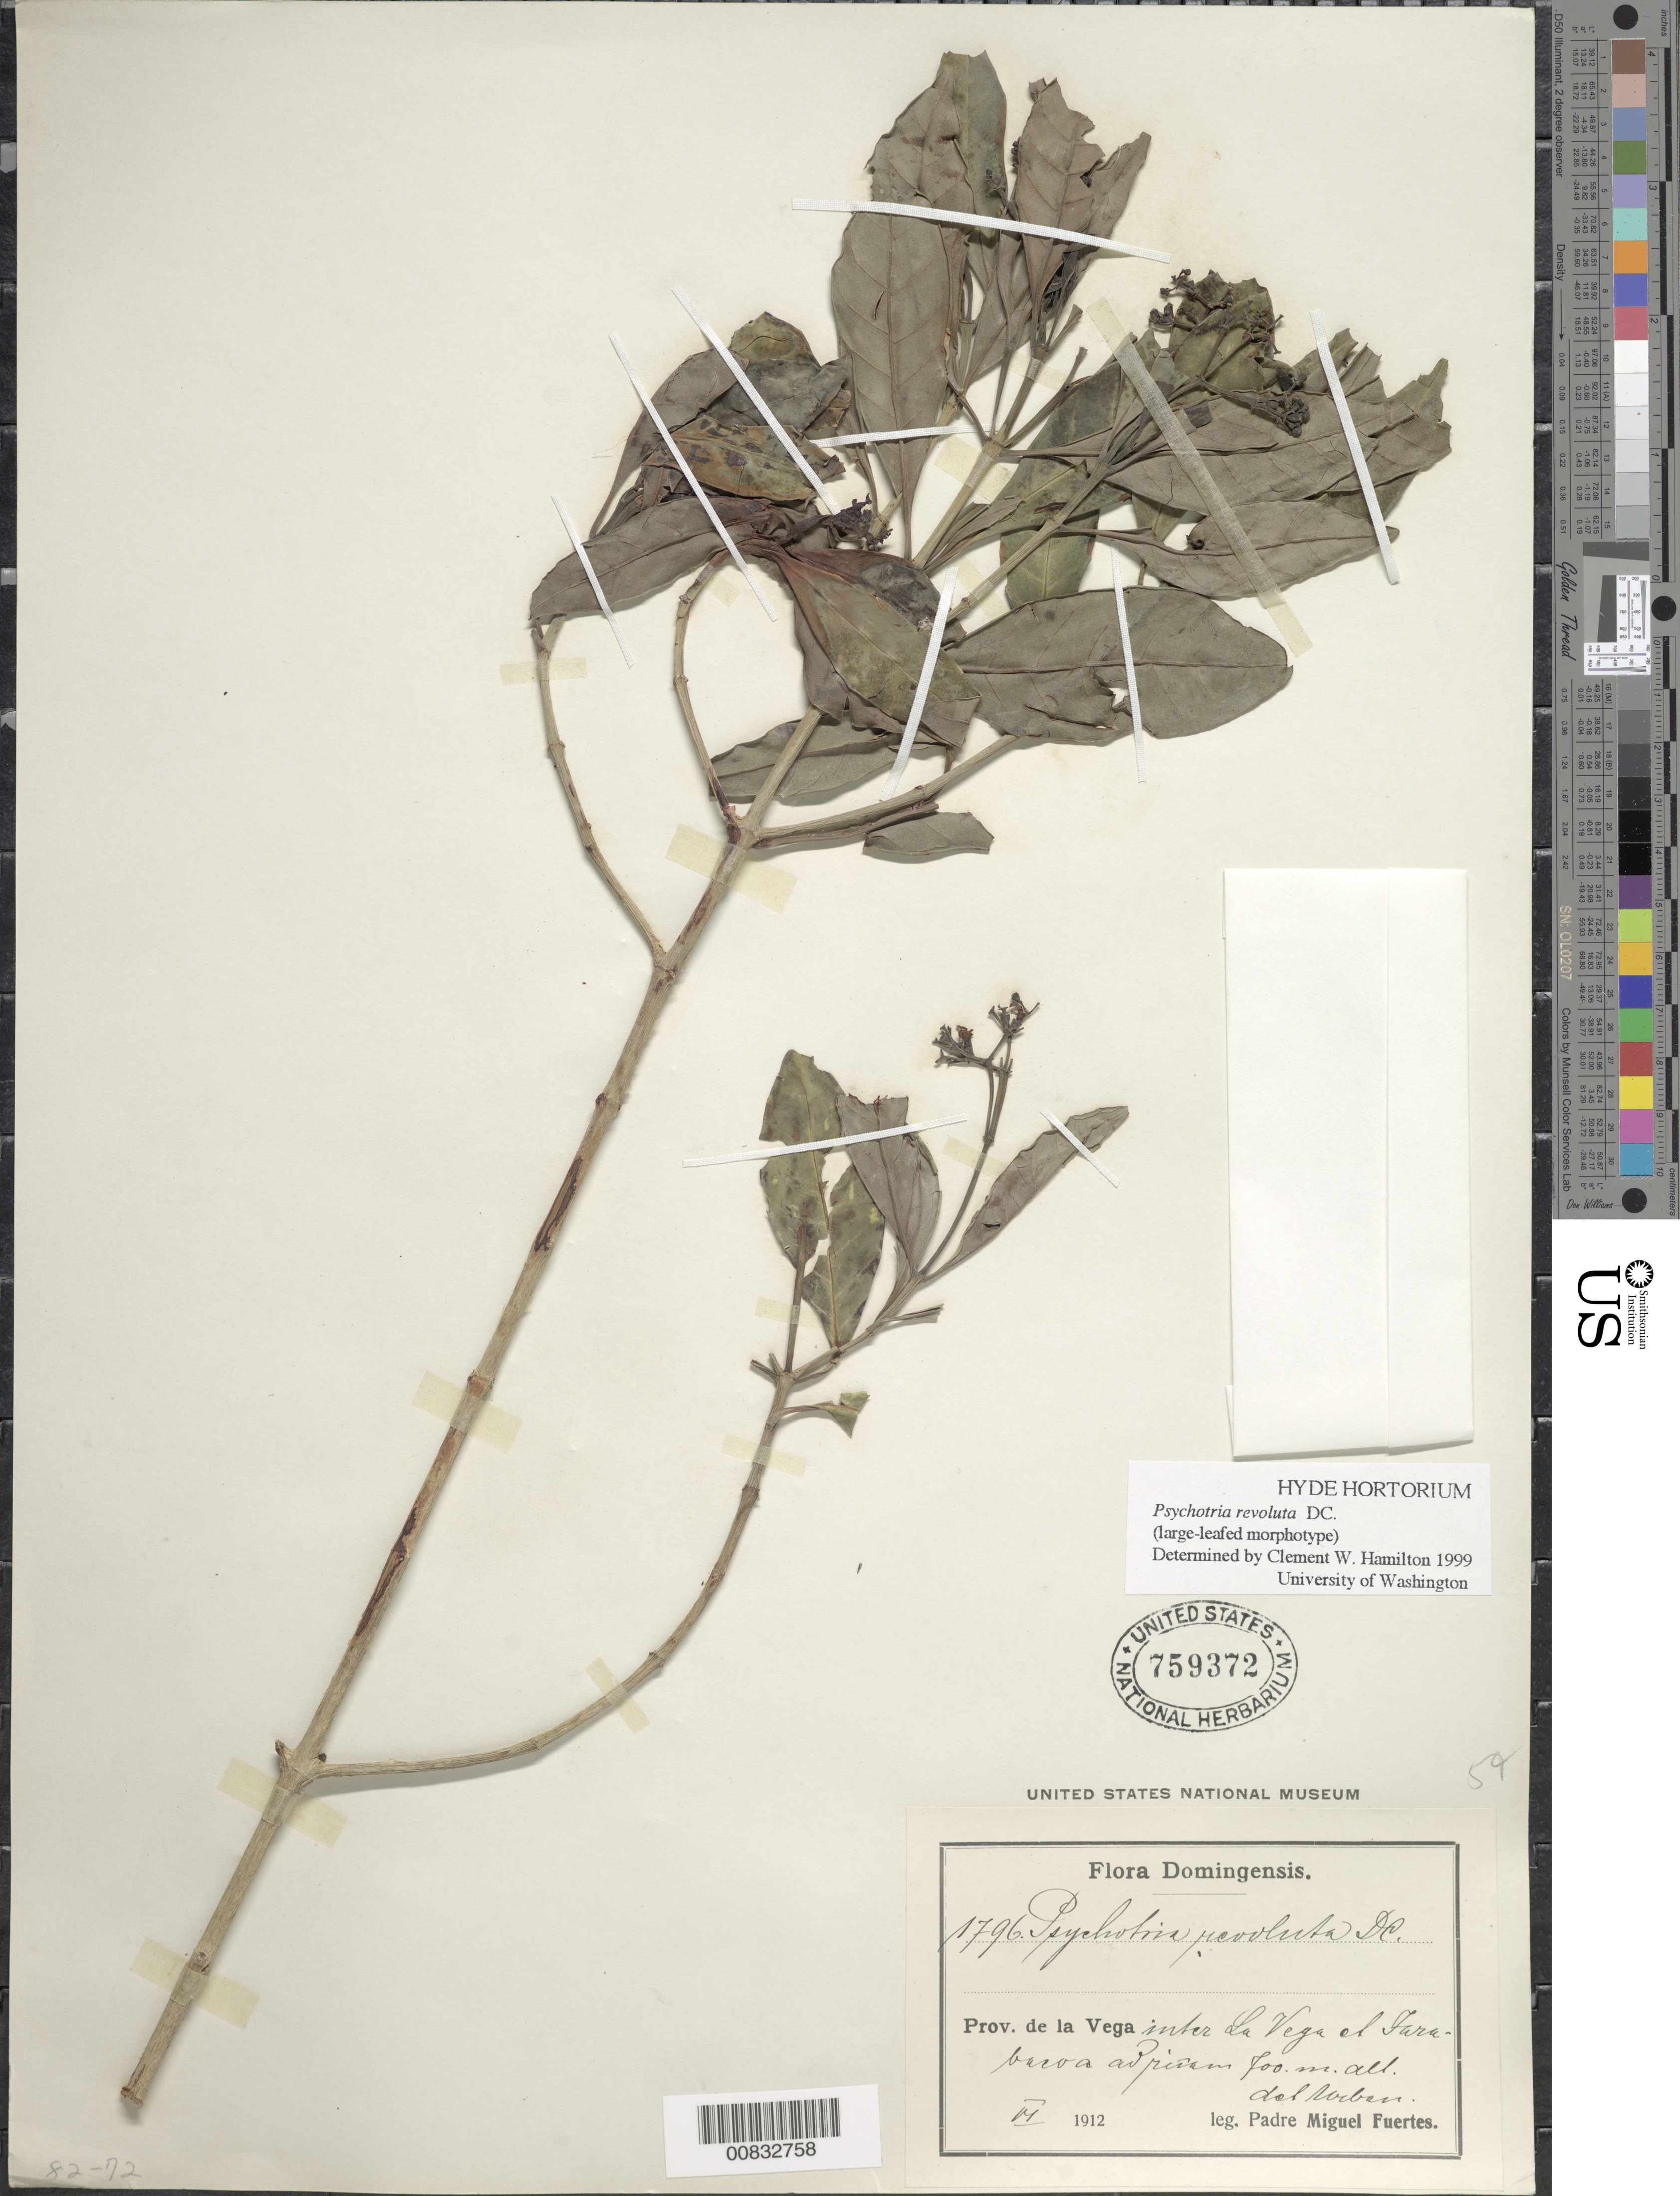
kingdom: Plantae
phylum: Tracheophyta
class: Magnoliopsida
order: Gentianales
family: Rubiaceae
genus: Psychotria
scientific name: Psychotria revoluta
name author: DC.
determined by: Hamilton, C. W.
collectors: M. D. Fuertes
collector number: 1796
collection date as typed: Jun 1912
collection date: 1912-06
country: Dominican Republic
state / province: La Vega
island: Hispaniola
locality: Inter La Vega el Jarabacoa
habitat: Piñon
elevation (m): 700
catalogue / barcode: US 759372